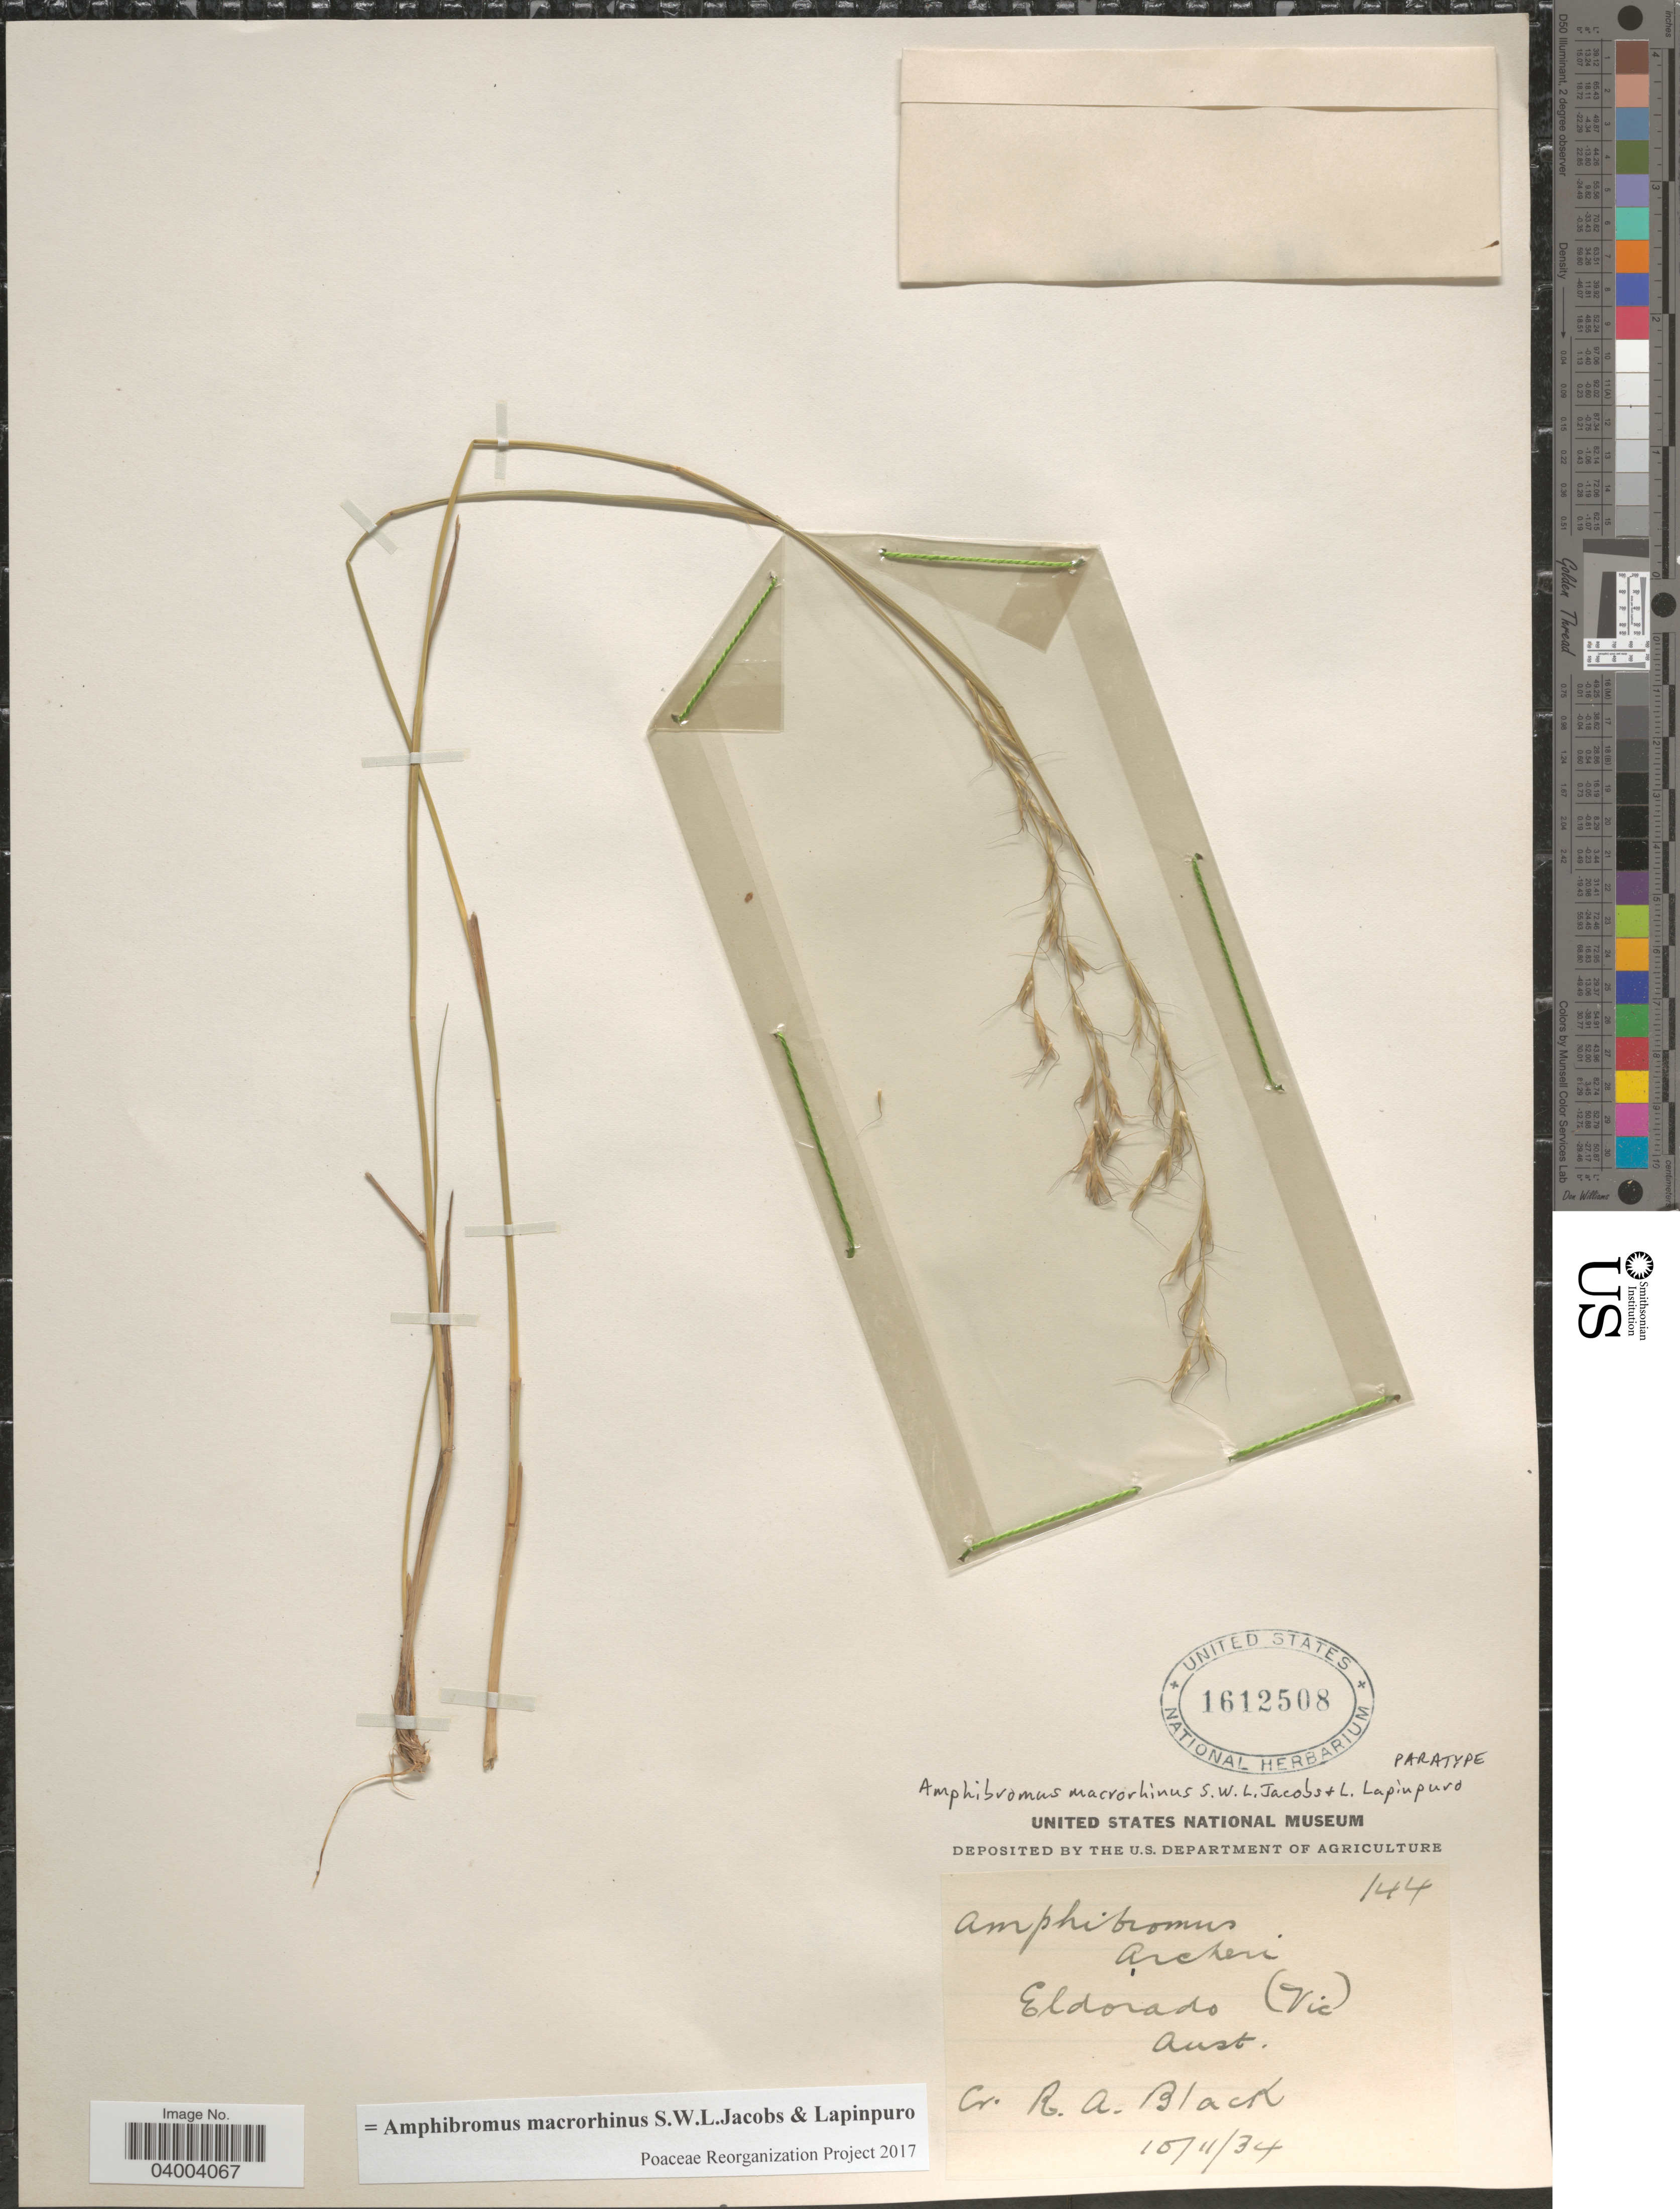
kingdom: Plantae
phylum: Tracheophyta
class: Liliopsida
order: Poales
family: Poaceae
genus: Amphibromus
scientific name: Amphibromus macrorhinus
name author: S.W.L. Jacobs & Lapinpuro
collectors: R. A. Black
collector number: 144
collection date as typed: Transcribed d/m/y: 15/11/34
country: Australia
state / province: Victoria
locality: Eldorado (Vic). Aust.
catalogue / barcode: US 1612508